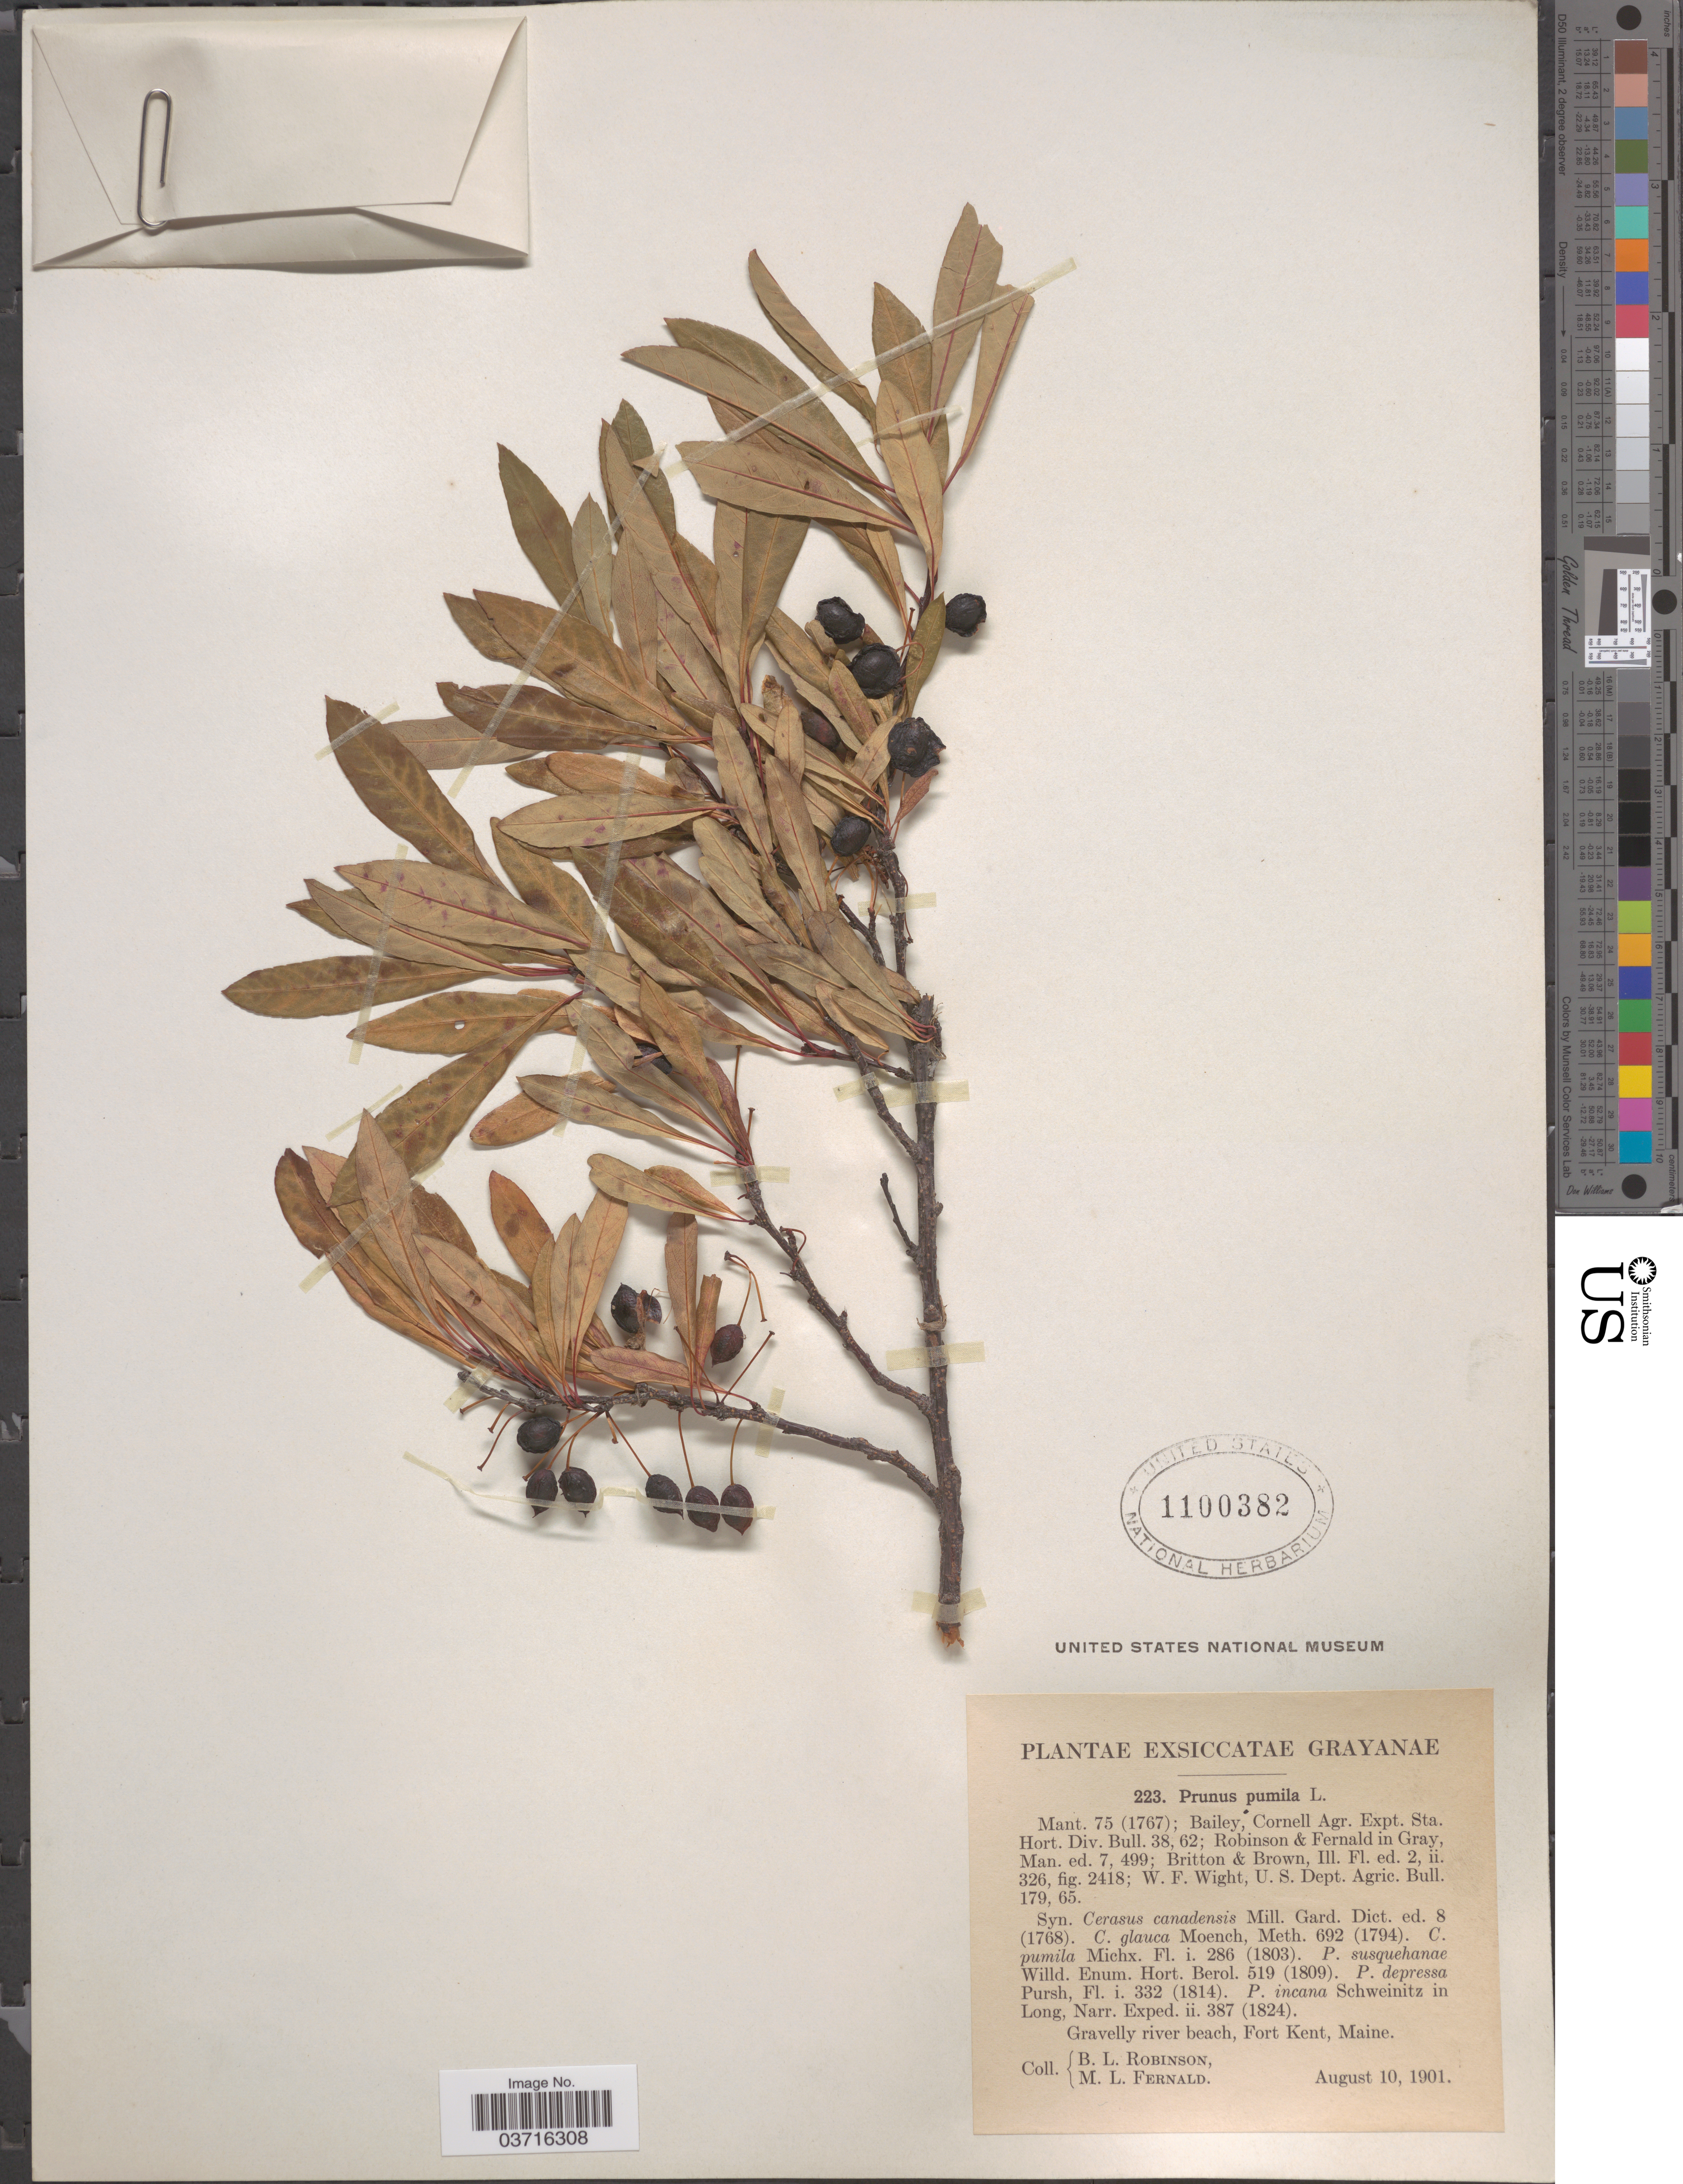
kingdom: Plantae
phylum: Tracheophyta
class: Magnoliopsida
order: Rosales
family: Rosaceae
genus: Prunus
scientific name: Prunus pumila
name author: L.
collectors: B. L. Robinson & M. L. Fernald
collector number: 223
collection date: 1901-08-10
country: United States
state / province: Maine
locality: Gravelly river beach, Fort Kent.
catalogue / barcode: US 1100382